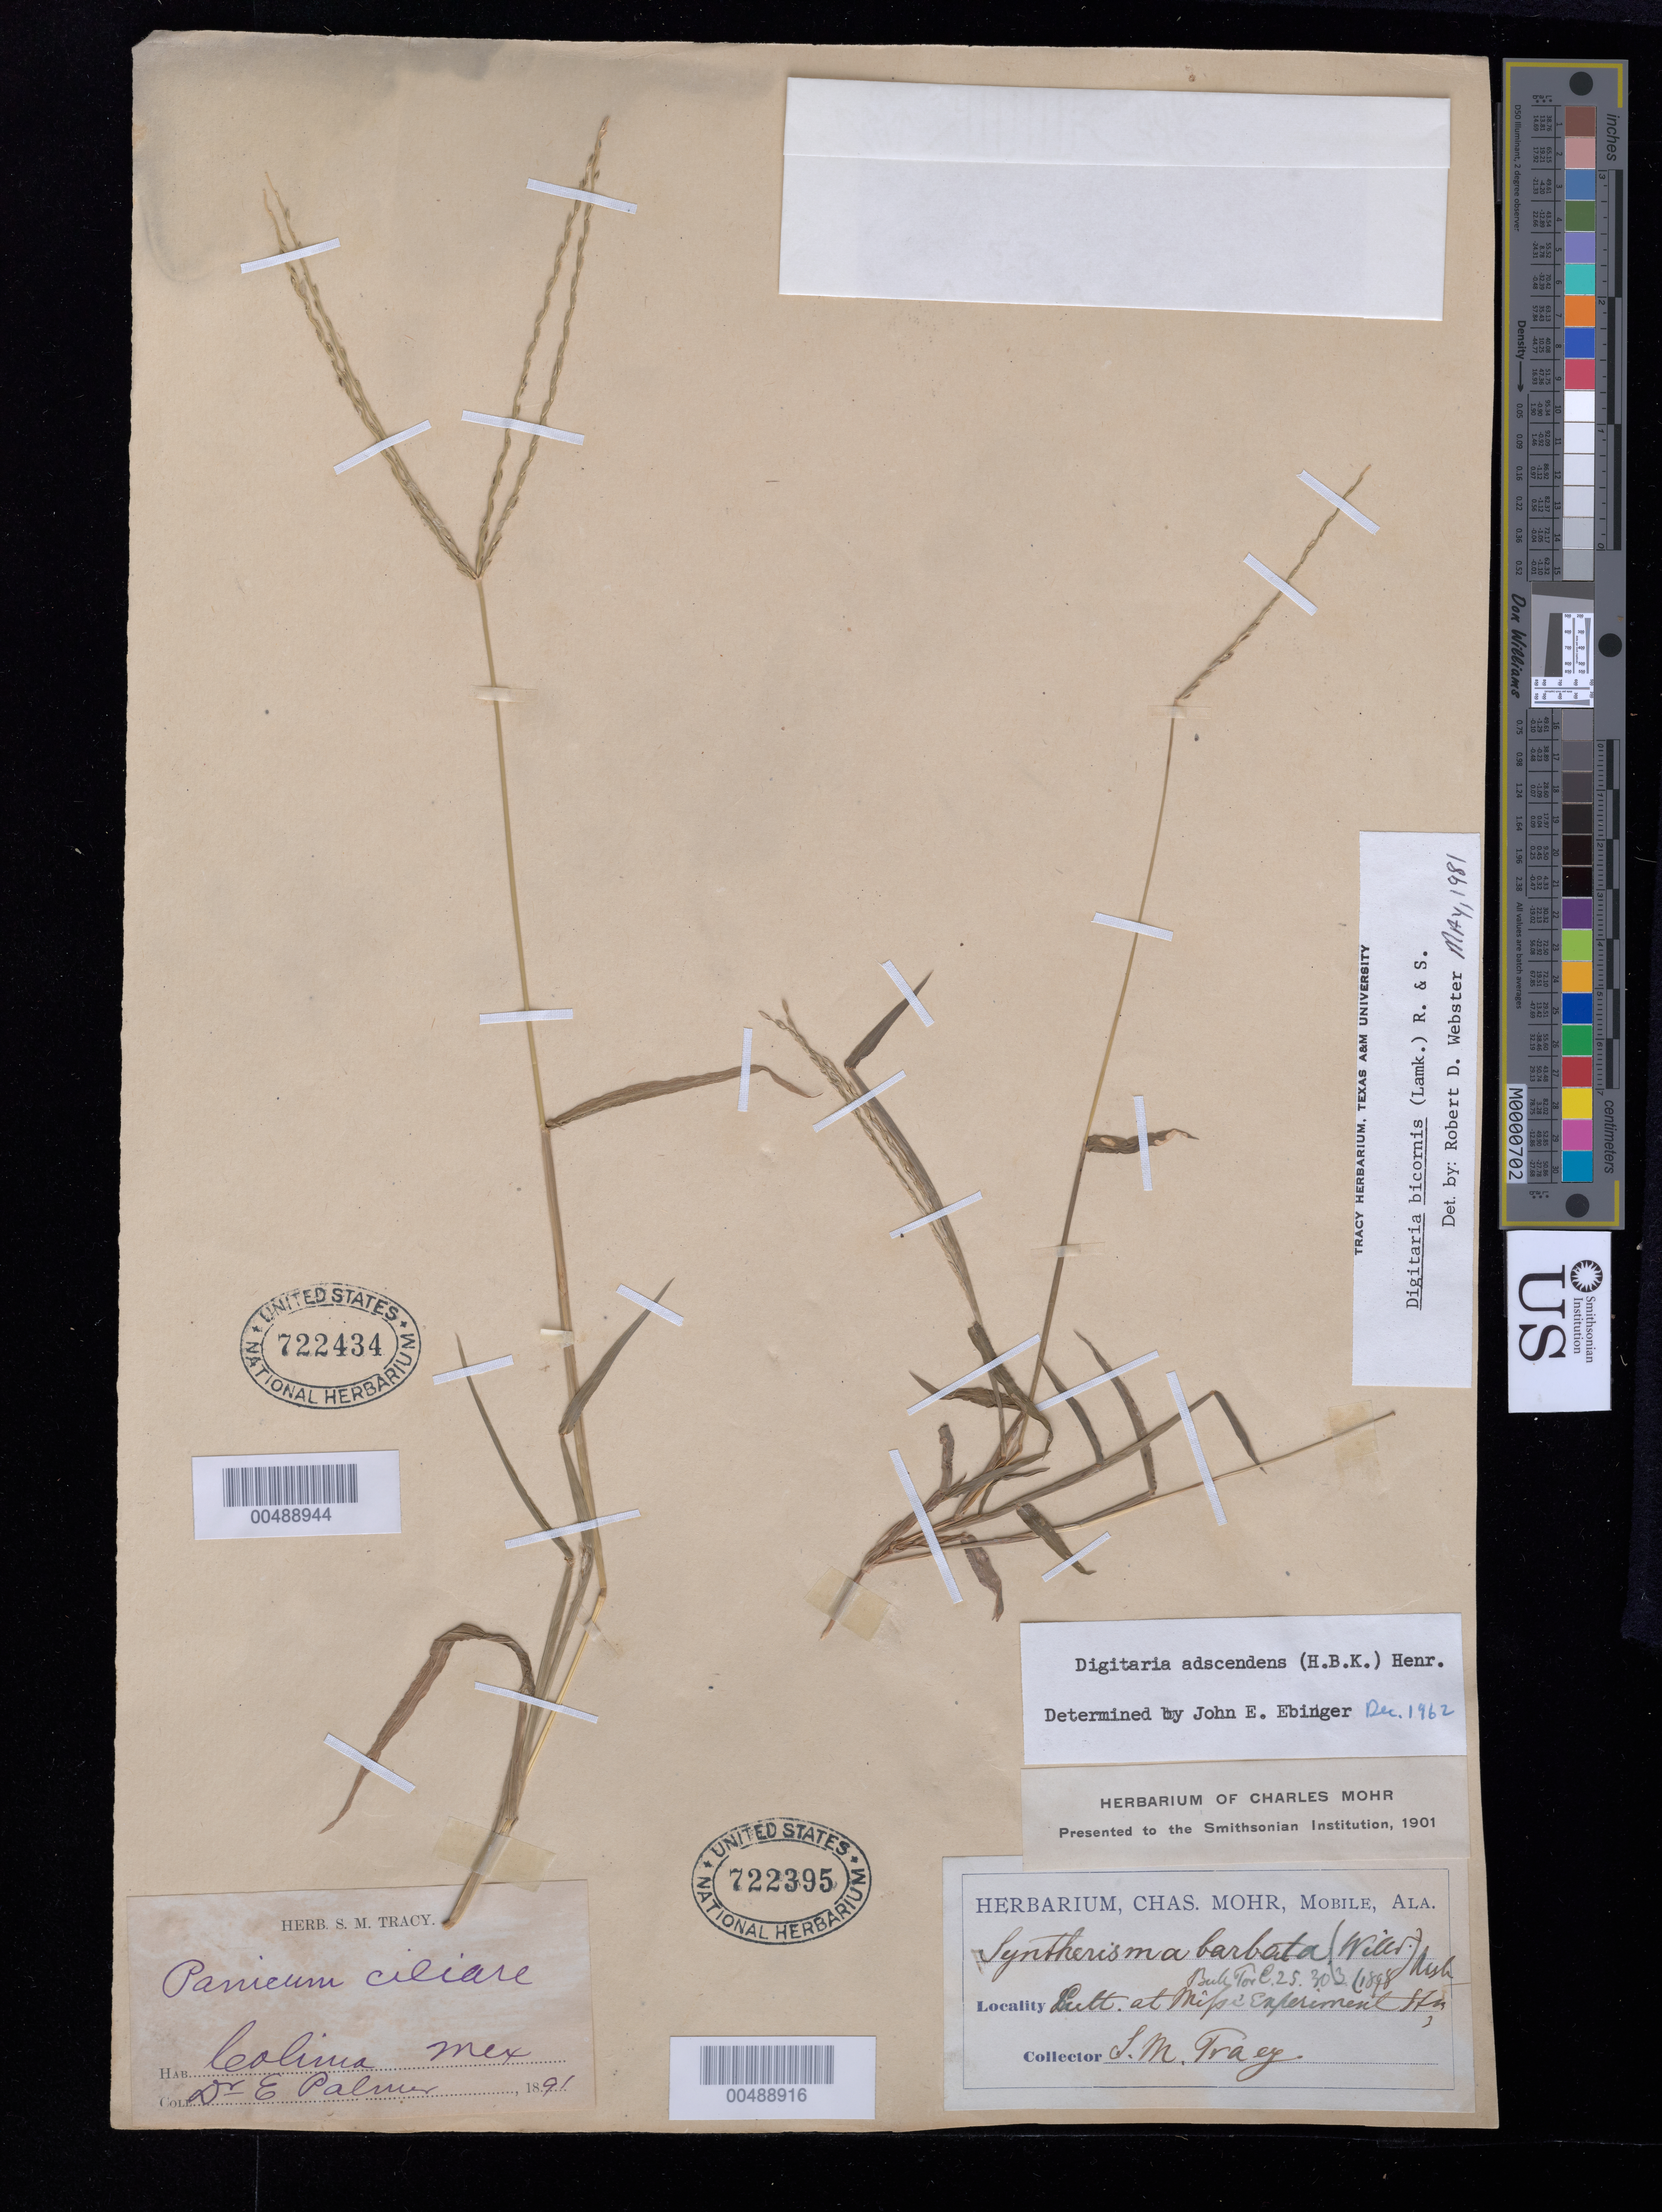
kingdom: Plantae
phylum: Tracheophyta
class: Liliopsida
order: Poales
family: Poaceae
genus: Digitaria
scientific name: Digitaria bicornis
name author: (Lam.) Roem. & Schult.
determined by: Webster, Robert D.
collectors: S. M. Tracy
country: Mexico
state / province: Durango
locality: San Ramon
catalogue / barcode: US 722395